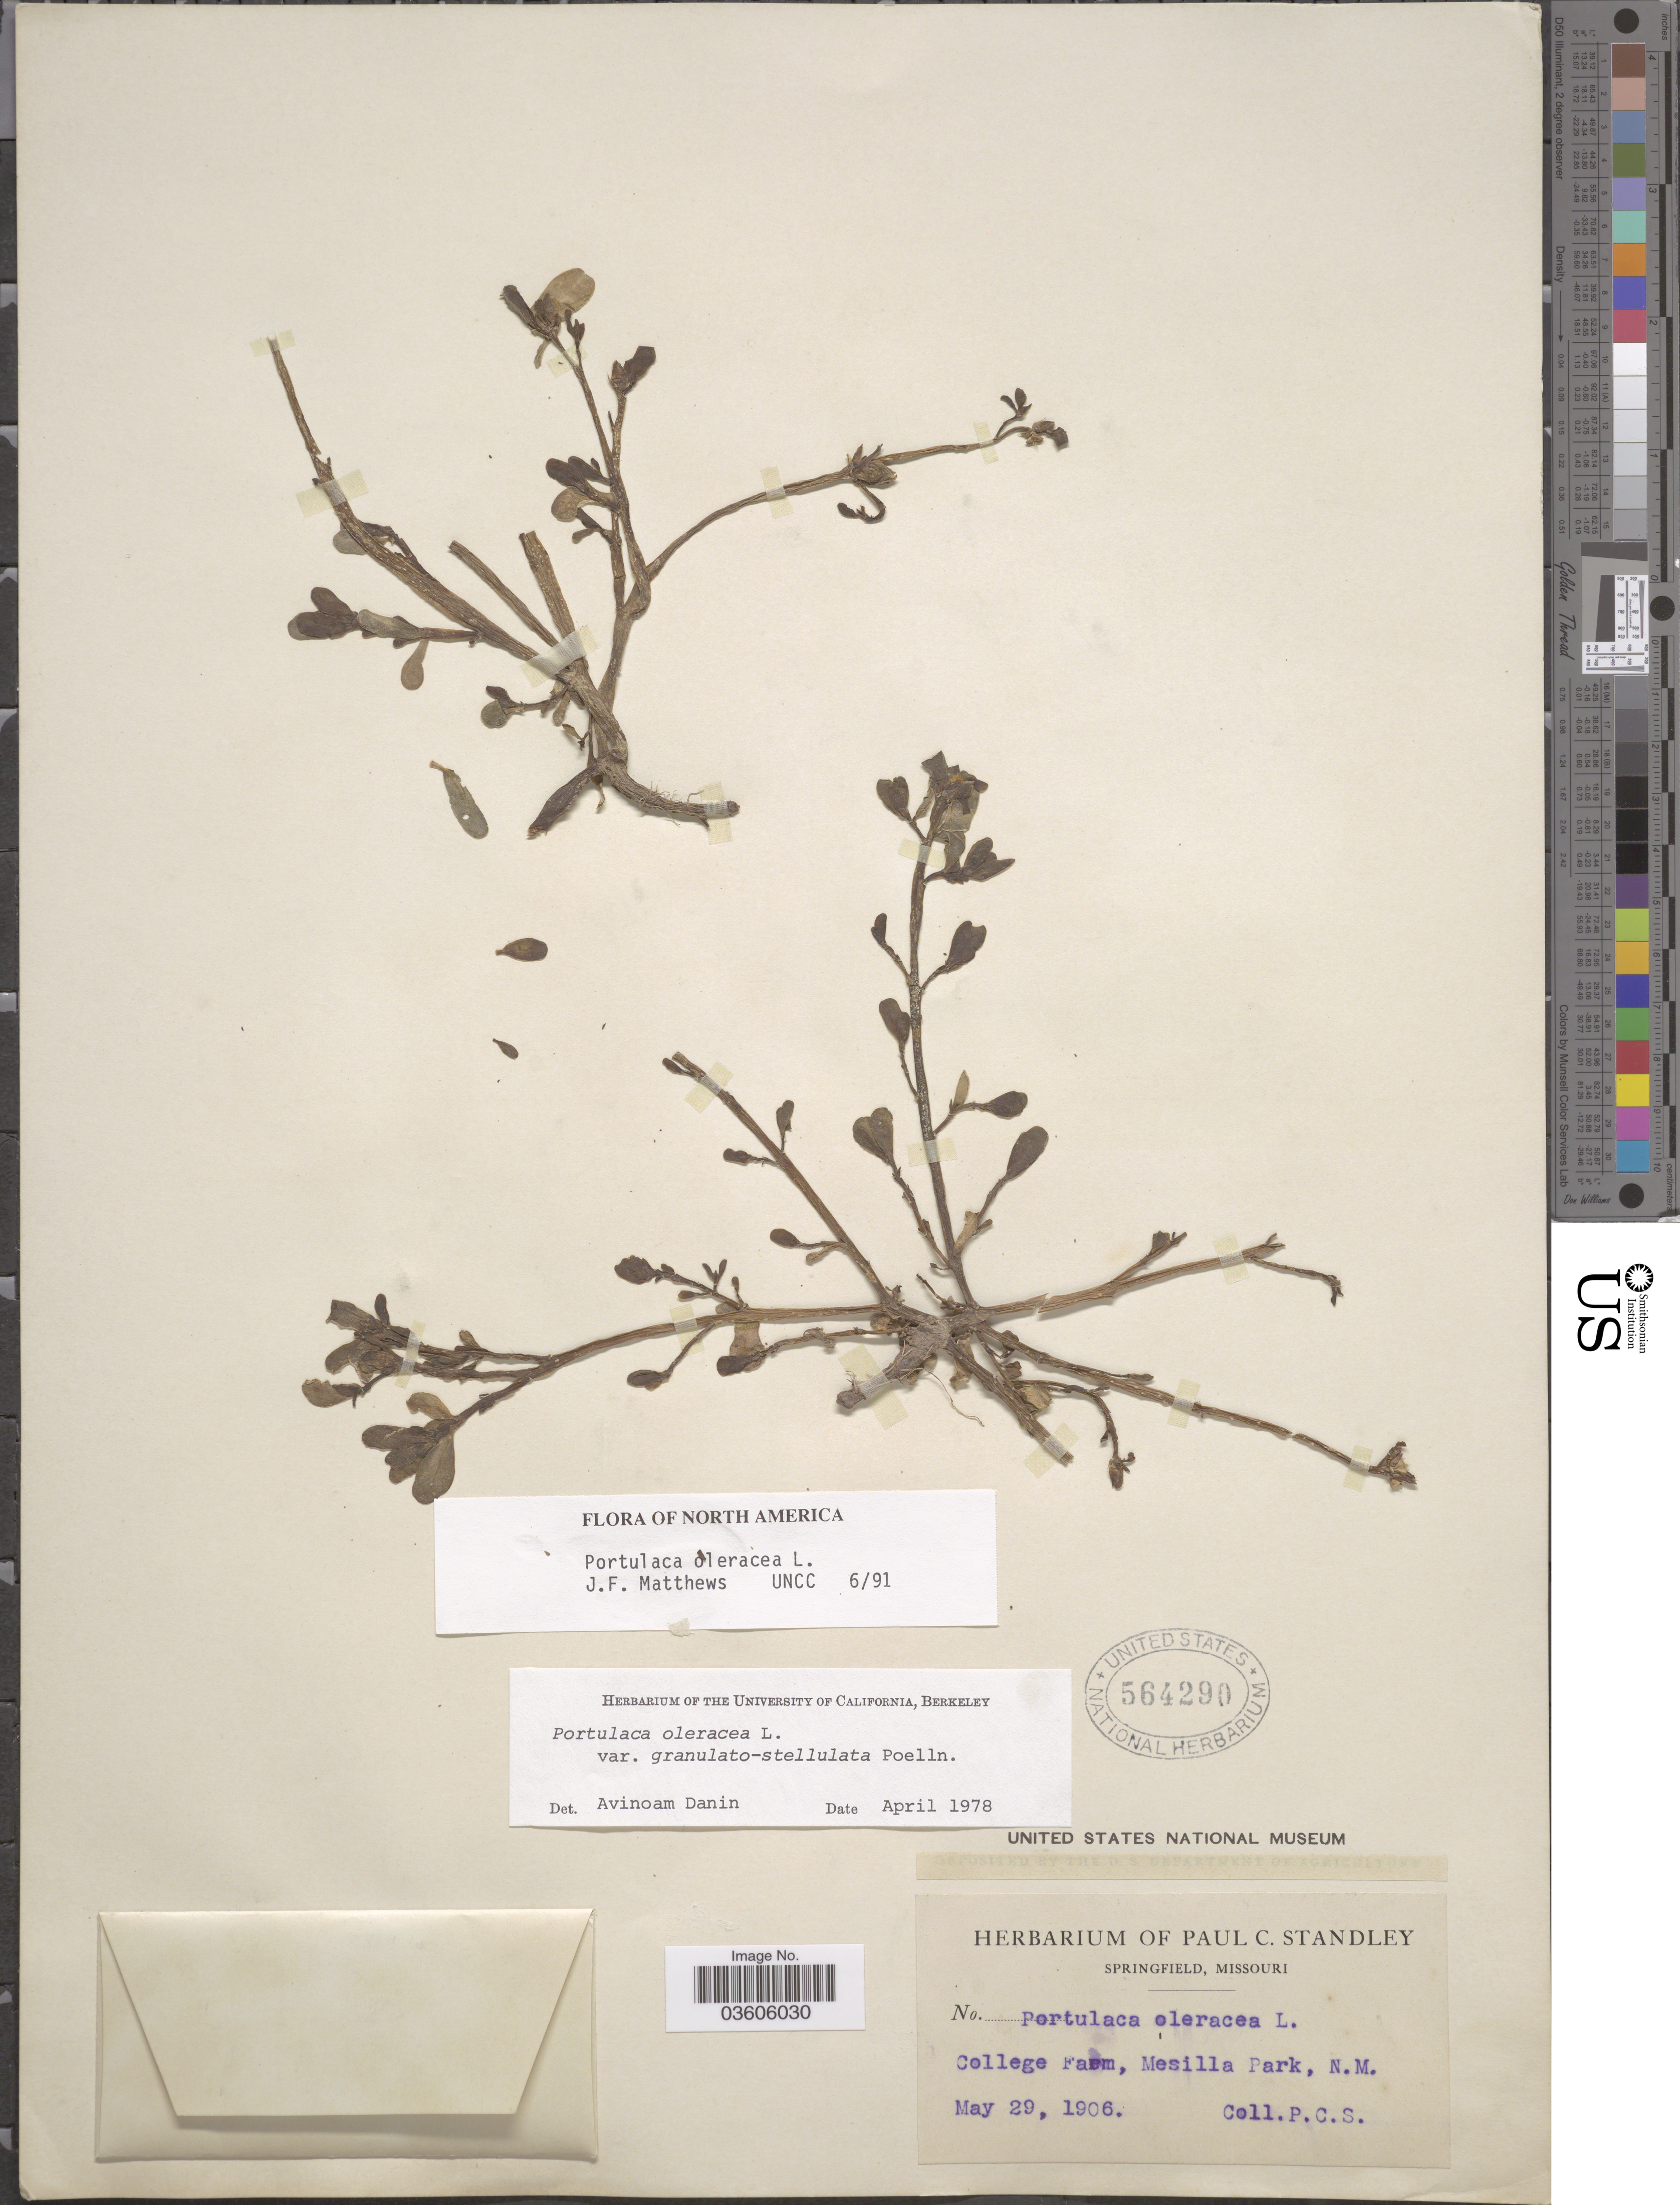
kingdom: Plantae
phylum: Tracheophyta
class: Magnoliopsida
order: Caryophyllales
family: Portulacaceae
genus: Portulaca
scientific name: Portulaca oleracea var. granulatostellulata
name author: Poelln.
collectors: P. C. Standley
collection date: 1906-05-29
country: United States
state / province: New Mexico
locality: College Farm, Mesilla Park.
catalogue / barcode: US 564290